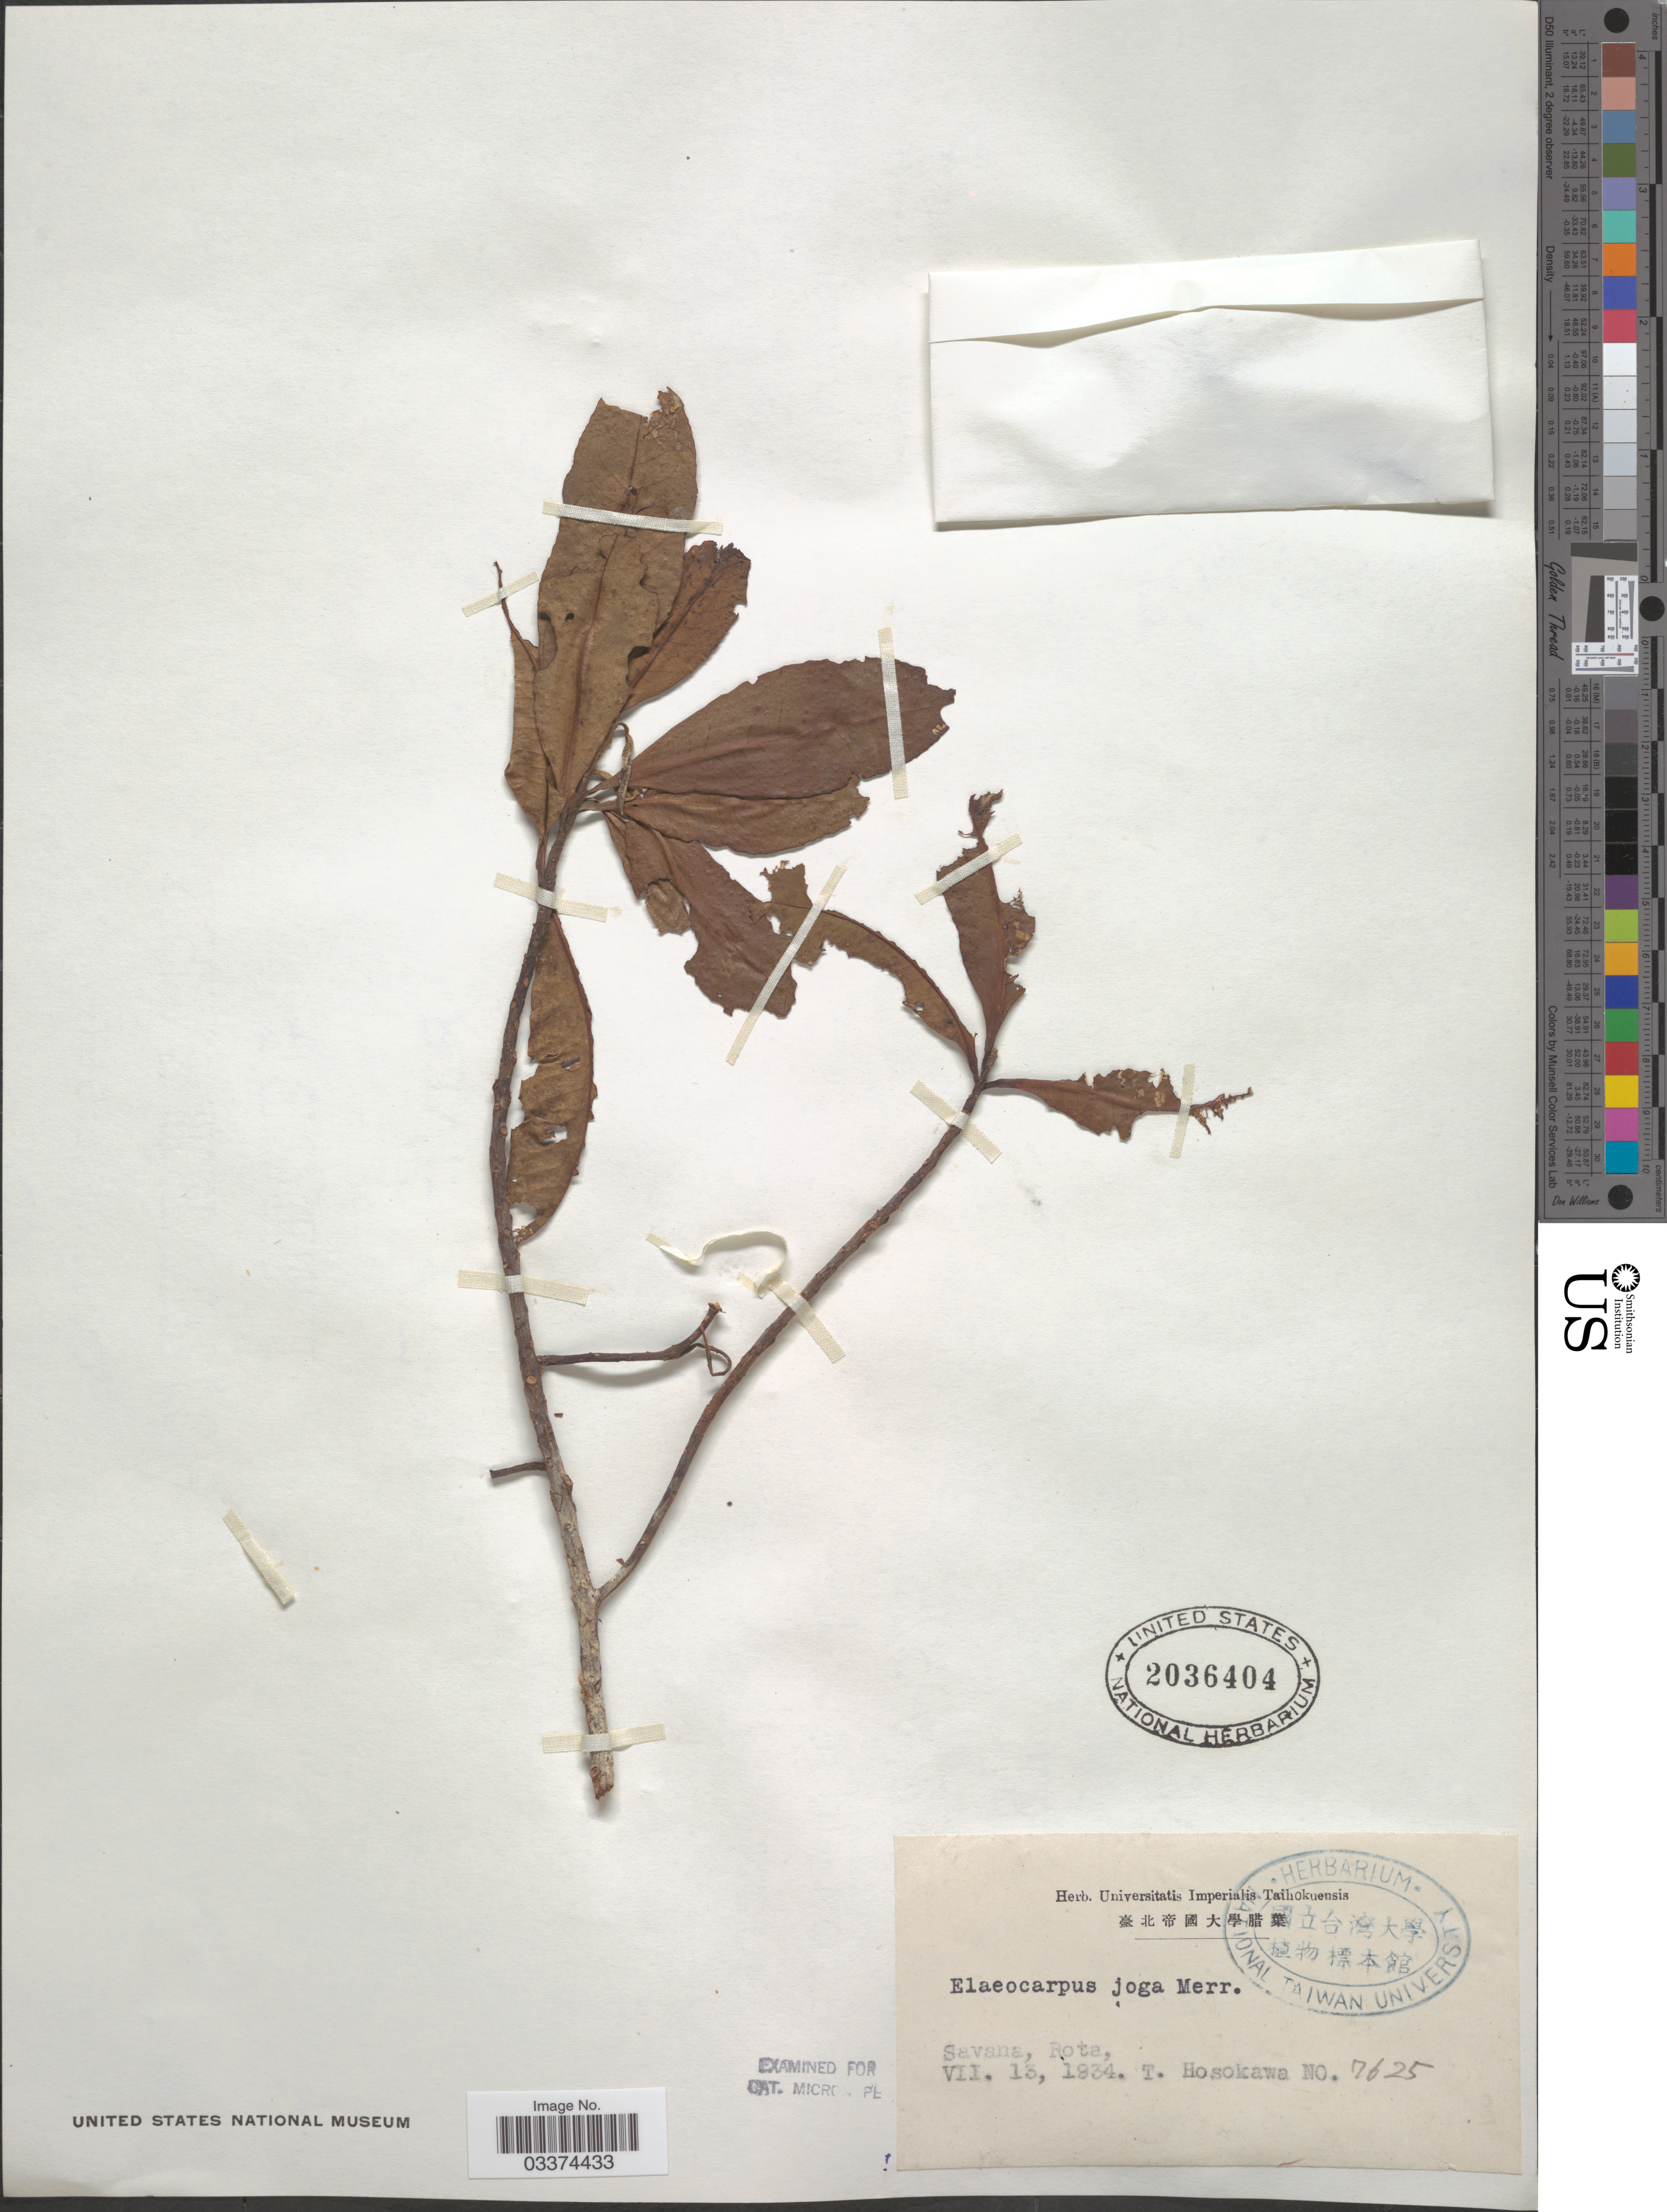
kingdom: Plantae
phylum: Tracheophyta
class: Magnoliopsida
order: Oxalidales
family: Elaeocarpaceae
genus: Elaeocarpus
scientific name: Elaeocarpus joga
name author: Merr.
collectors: T. Hosokawa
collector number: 7625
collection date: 1934-07-13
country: Northern Mariana Islands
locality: Savana, Rota.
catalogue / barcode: US 2036404